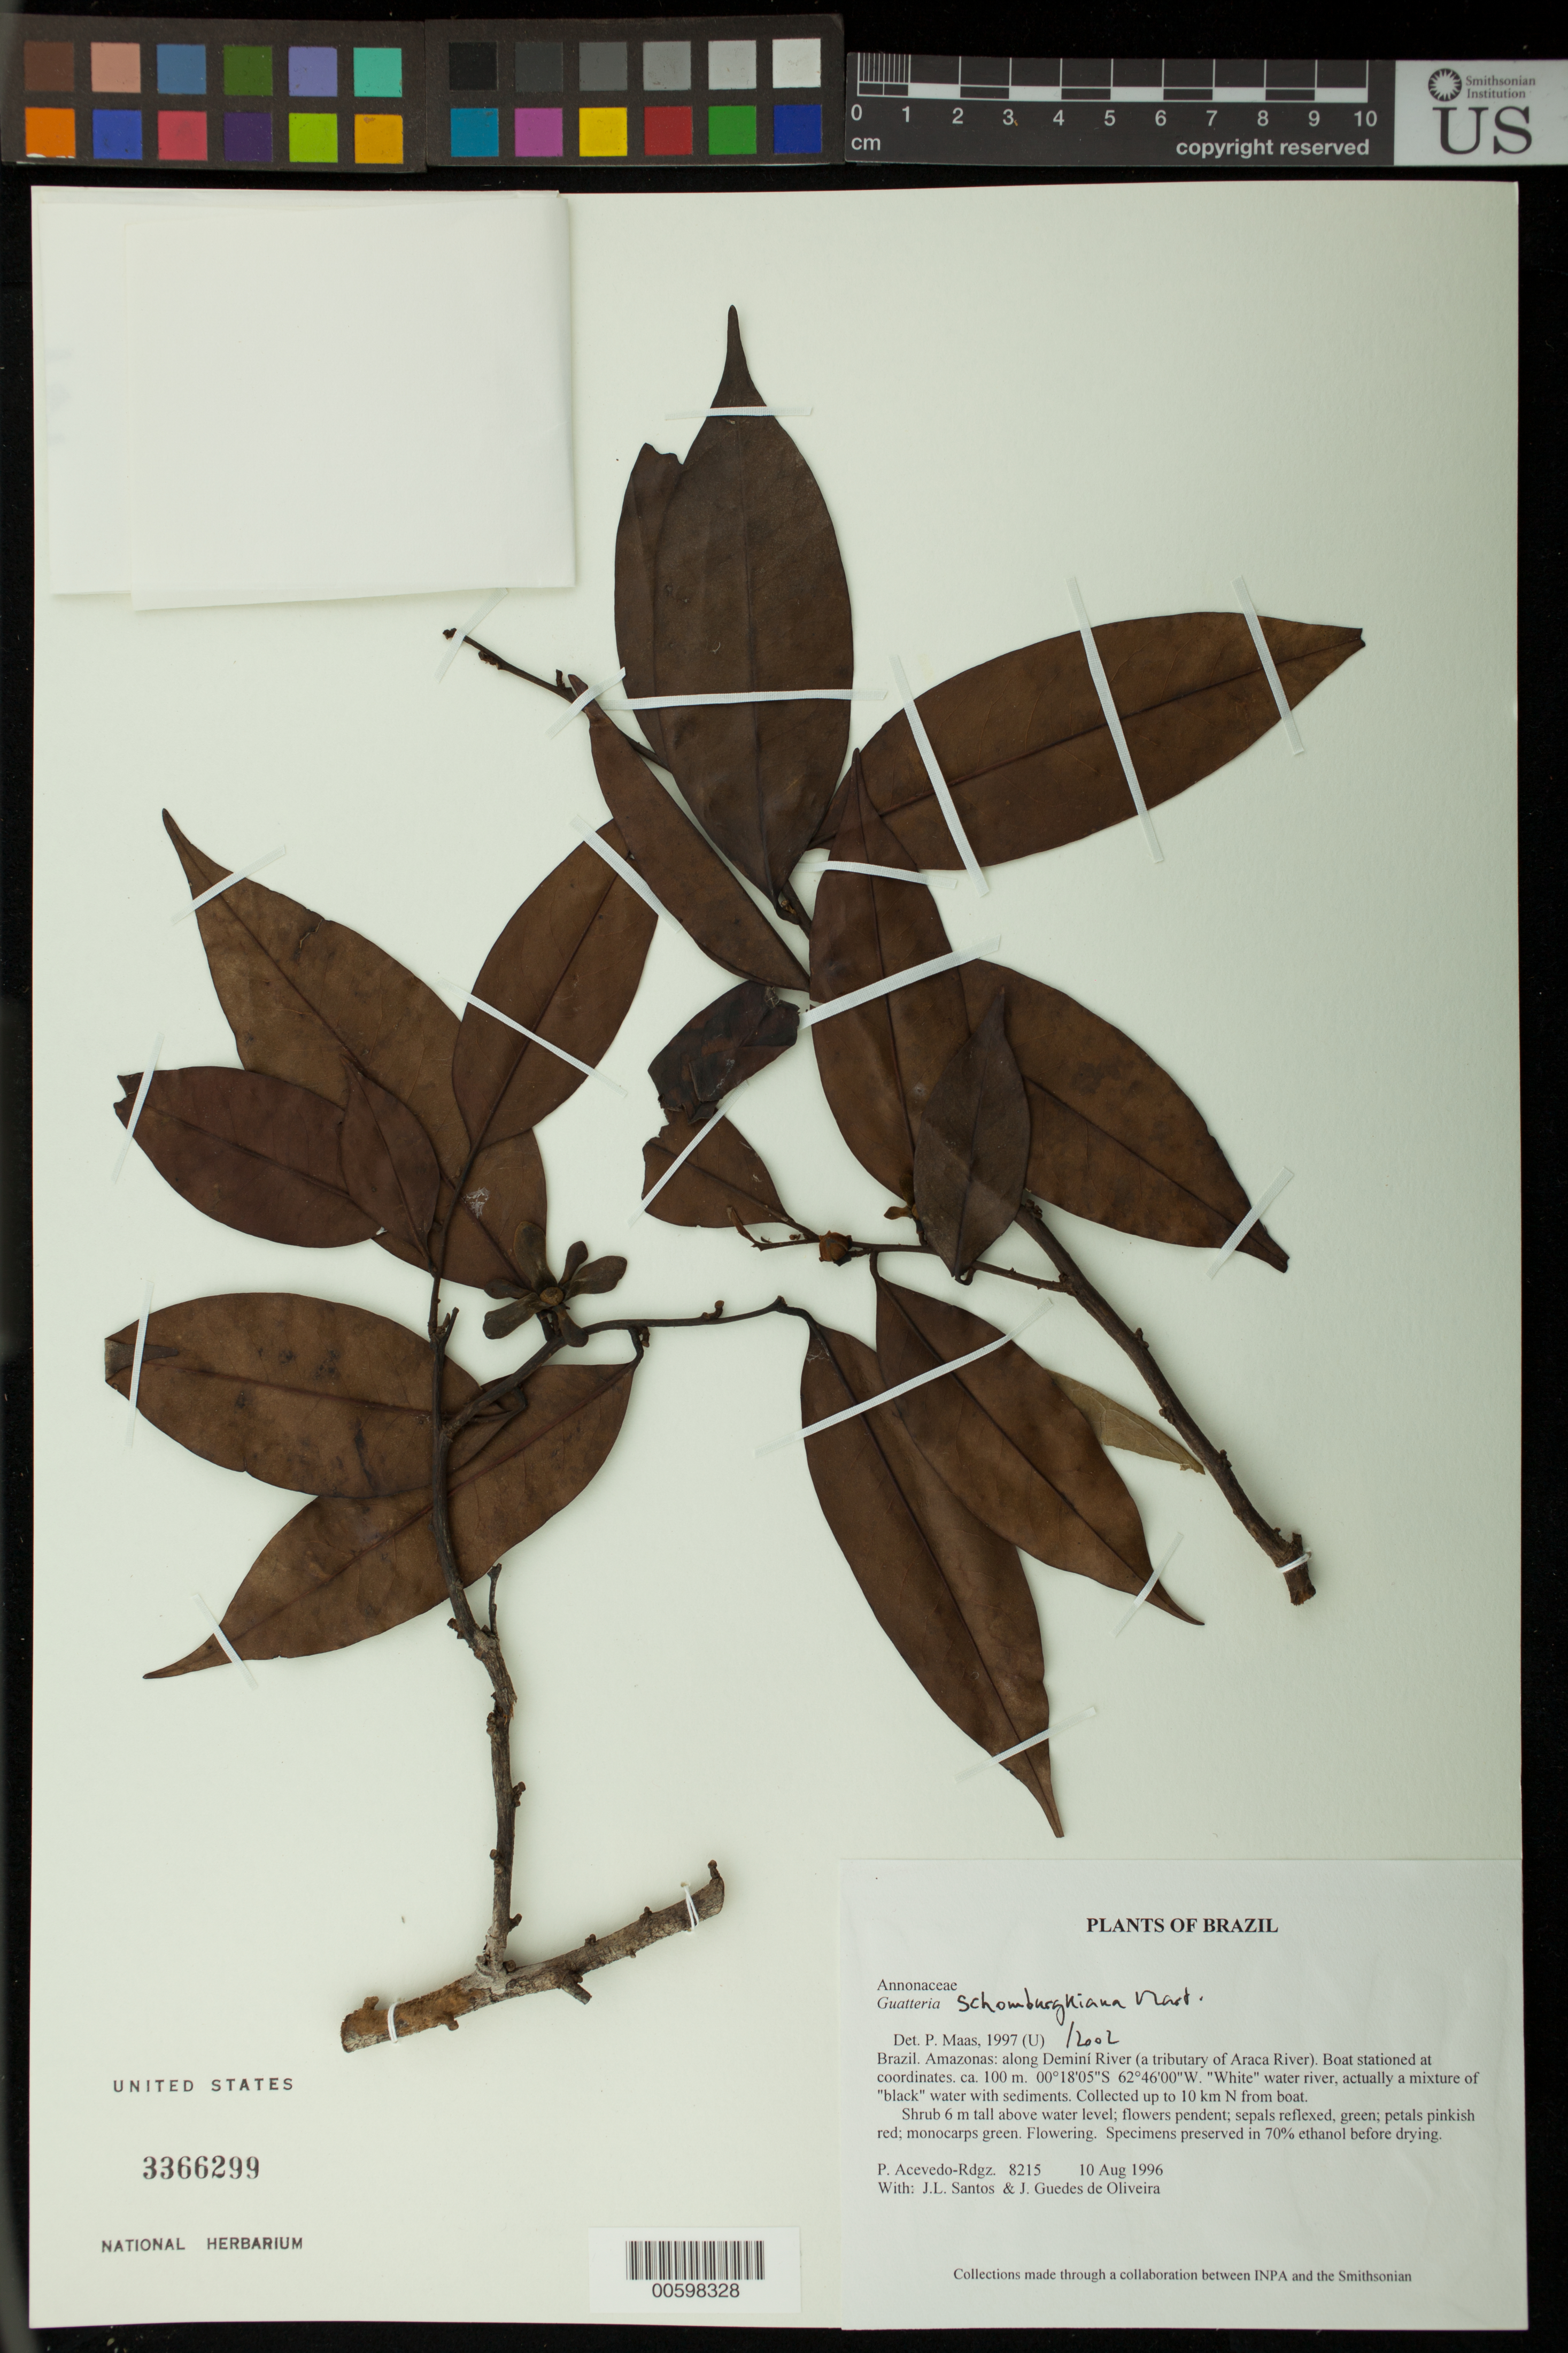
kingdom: Plantae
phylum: Tracheophyta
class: Magnoliopsida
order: Magnoliales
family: Annonaceae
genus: Guatteria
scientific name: Guatteria schomburgkiana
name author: Mart.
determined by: Maas, Paul J.; Maas, H.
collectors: P. Acevedo-Rodr., J. L. Santos & J. Guedes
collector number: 8215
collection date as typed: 10 Aug 1996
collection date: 1996-08-10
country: Brazil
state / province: Amazonas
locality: Amazonas: along Deminí River (a tributary of Araca River). Boat stationed at coordinates.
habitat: "White" water river, actually a mixture of "black" water with sediments. Collected up to 10 km N from boat.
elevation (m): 100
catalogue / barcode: US 3366299